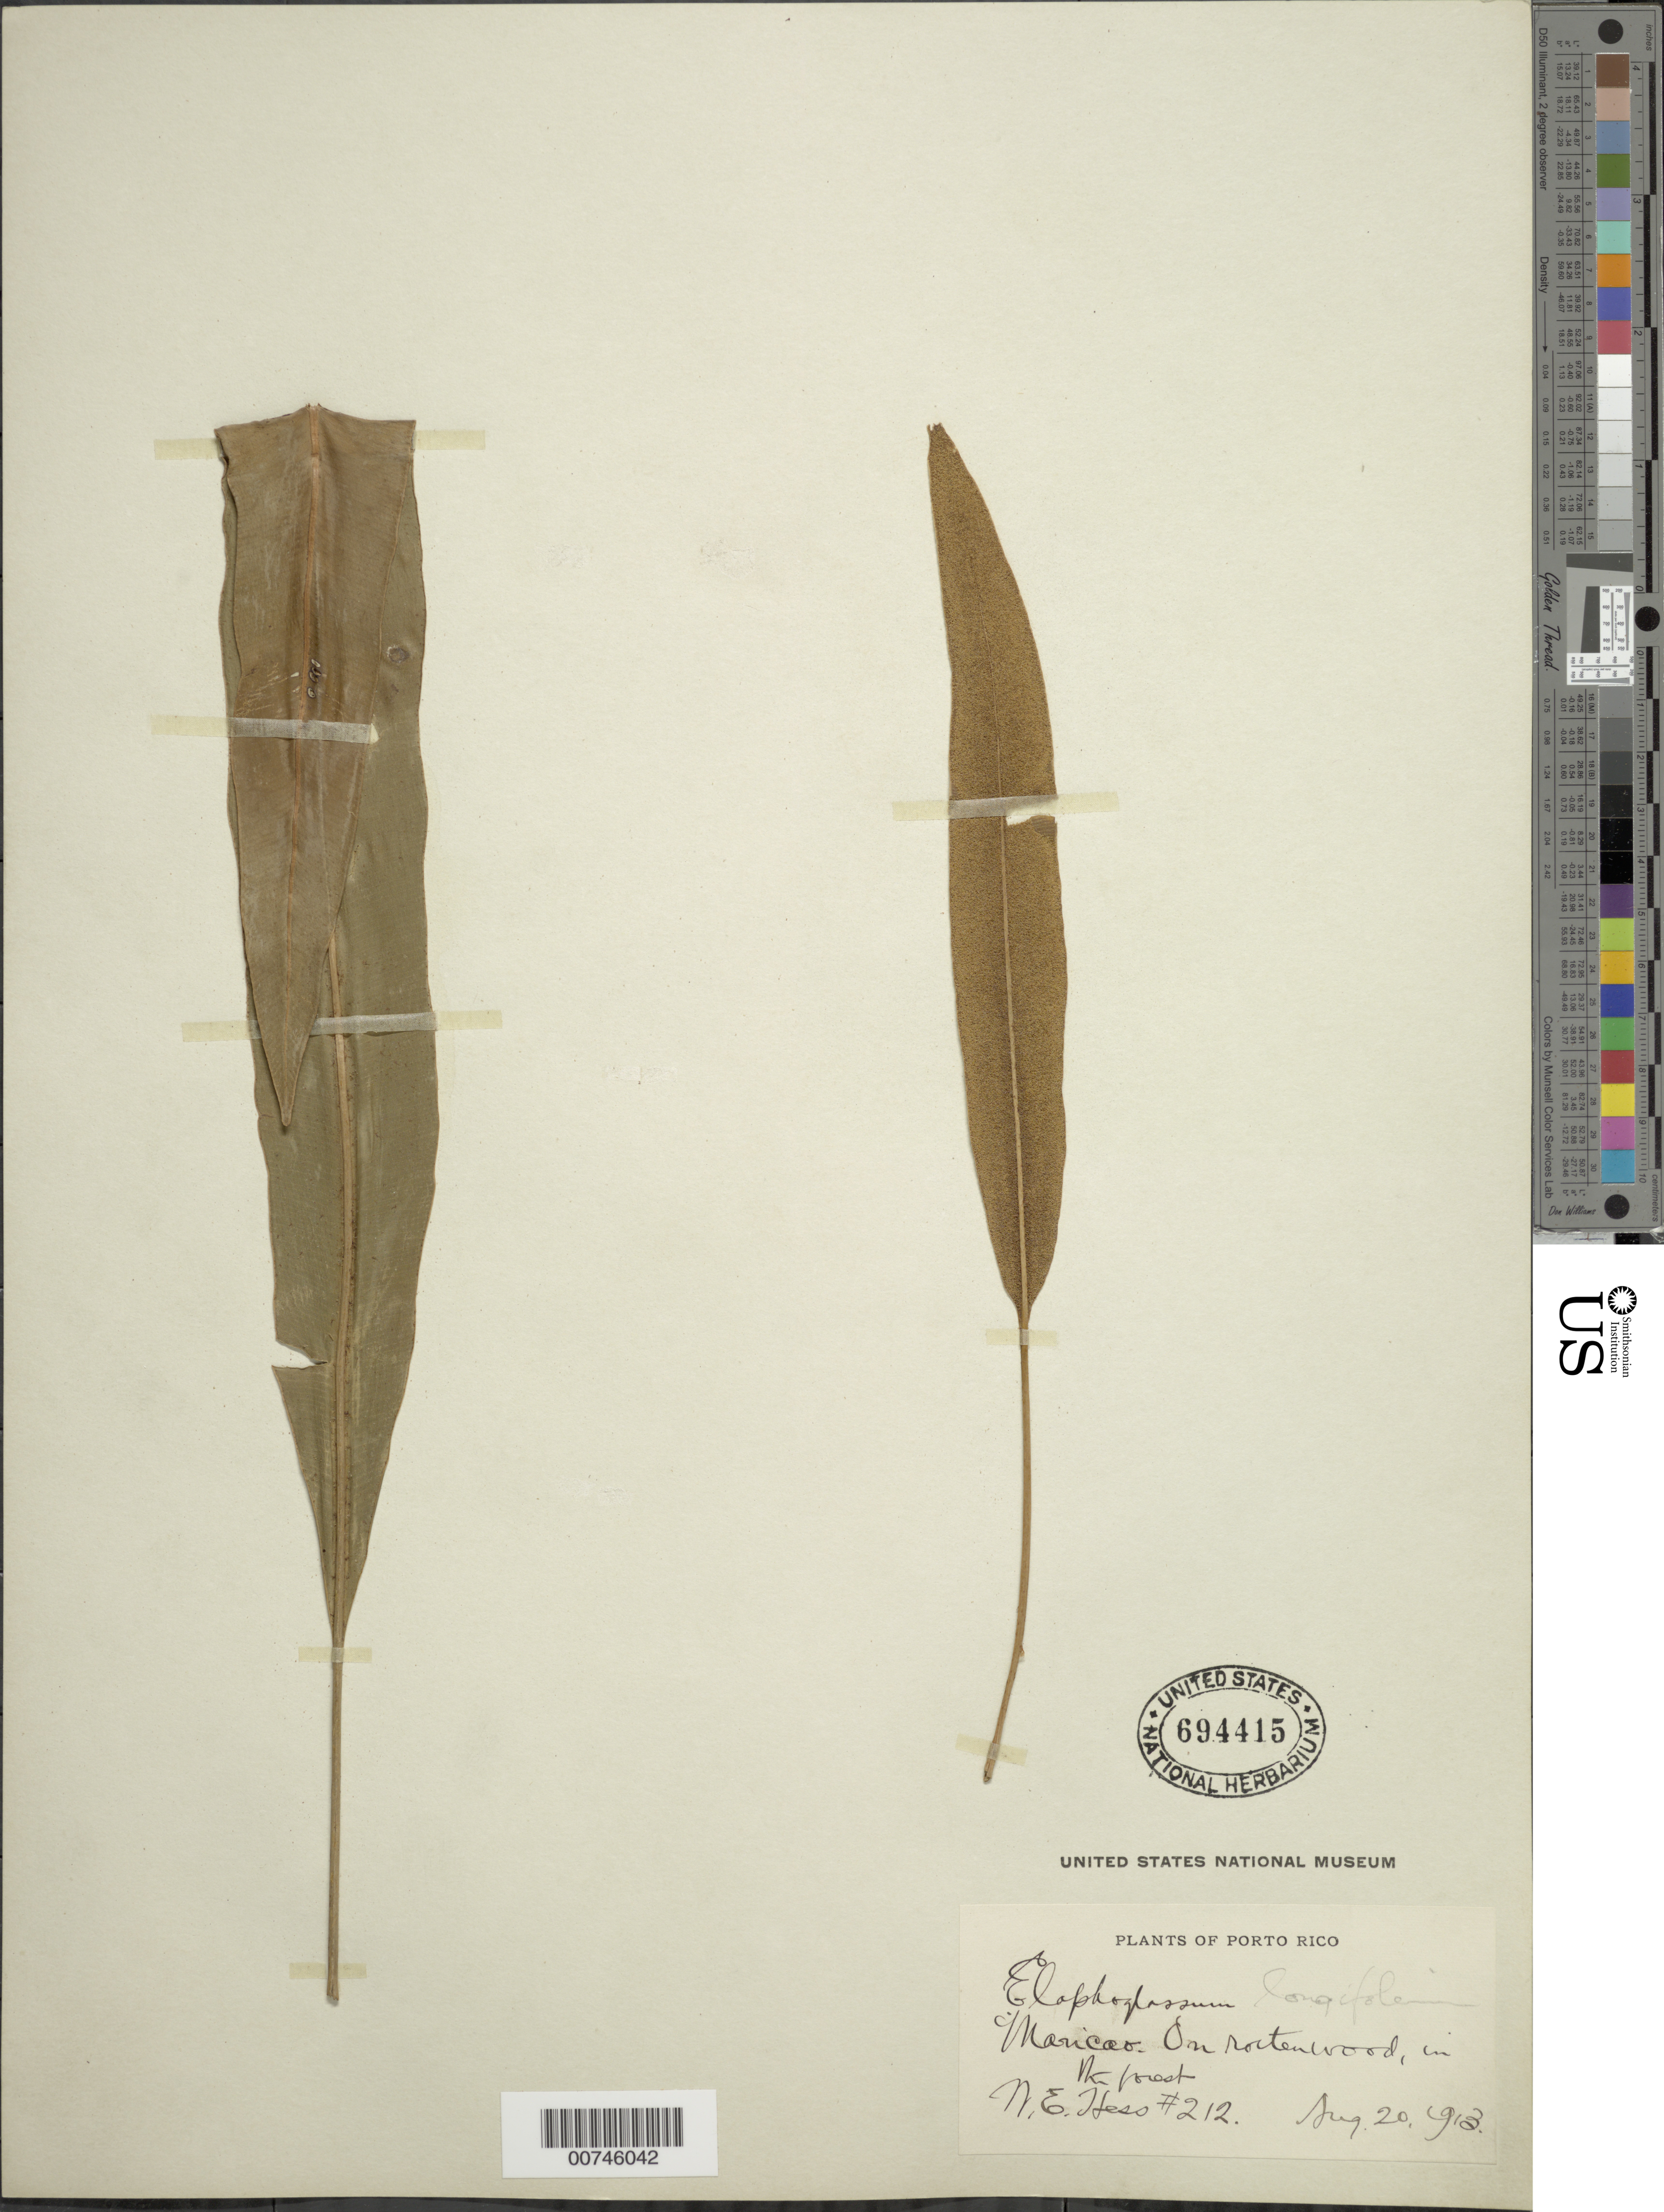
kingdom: Plantae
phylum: Tracheophyta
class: Polypodiopsida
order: Polypodiales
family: Dryopteridaceae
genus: Elaphoglossum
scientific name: Elaphoglossum longifolium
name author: J. Sm.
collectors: W. Hess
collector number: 212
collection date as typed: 20 Aug 1913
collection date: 1913-08-20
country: Puerto Rico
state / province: Maricao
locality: In forest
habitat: On rotten wood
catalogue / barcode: US 694415